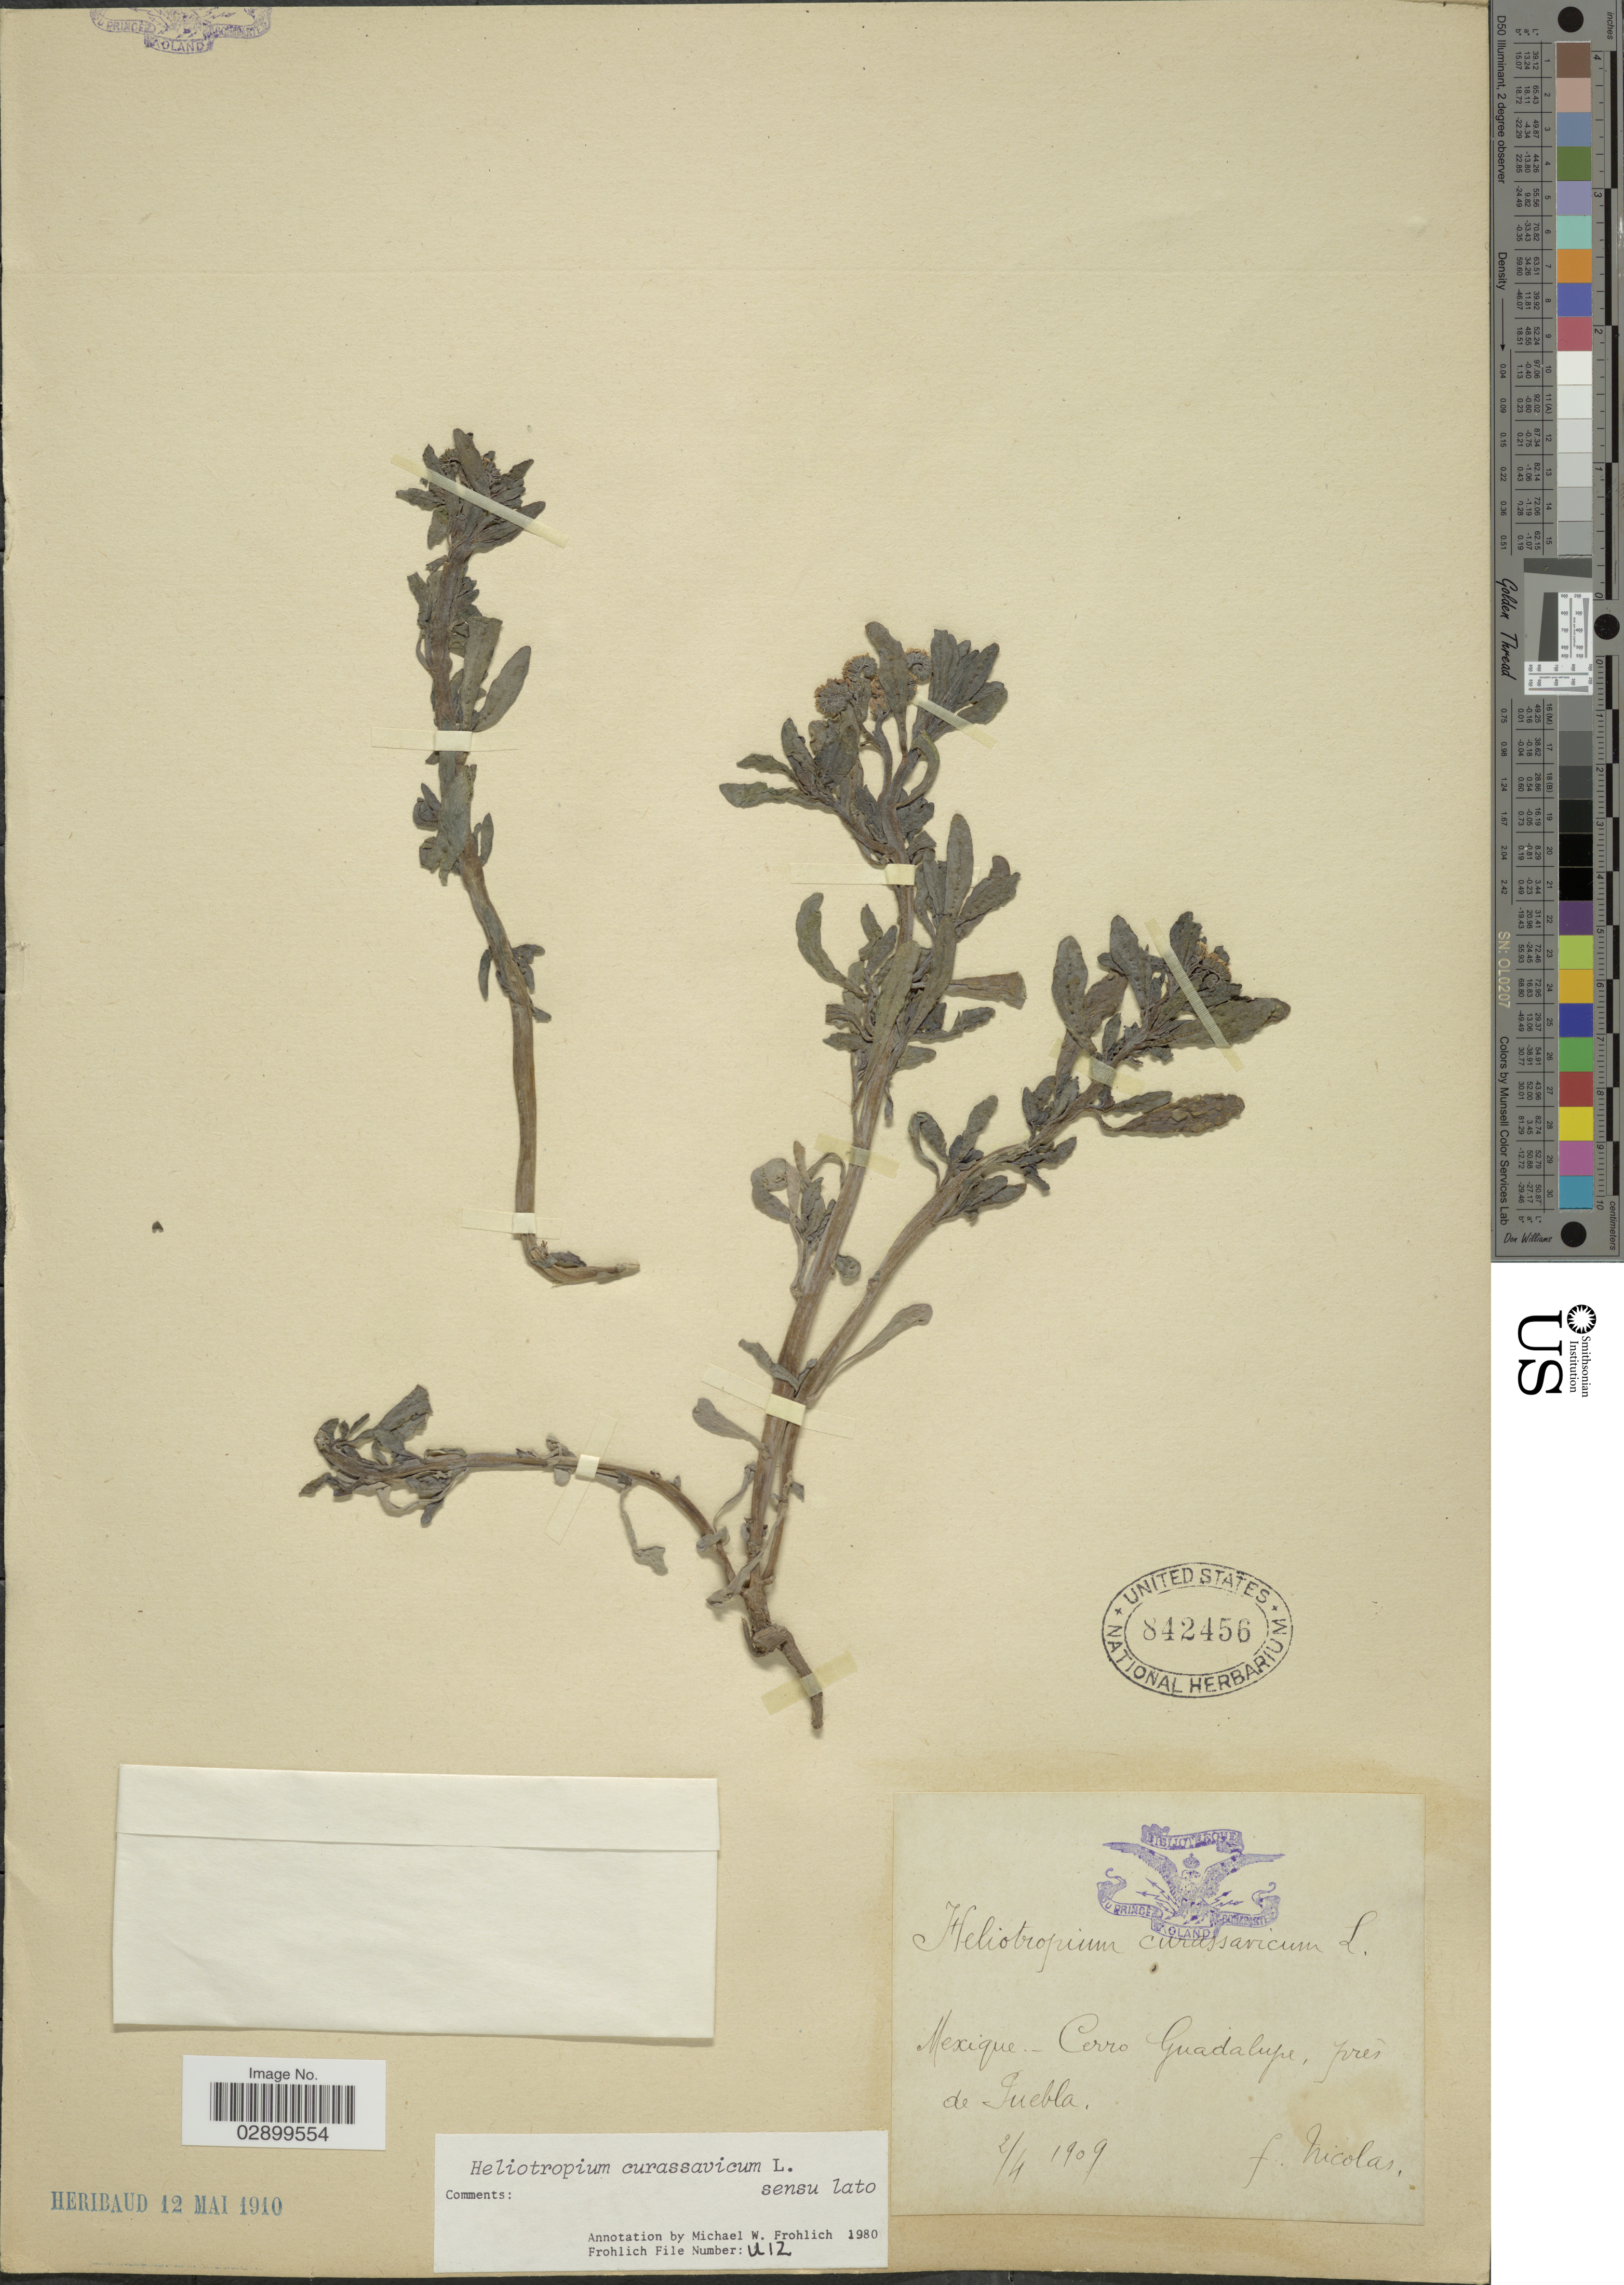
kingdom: Plantae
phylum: Tracheophyta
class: Magnoliopsida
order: Boraginales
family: Heliotropiaceae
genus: Heliotropium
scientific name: Heliotropium curassavicum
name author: L.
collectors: F. Nicolas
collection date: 1909-04-02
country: Mexico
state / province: Puebla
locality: Cerro Guadalupe, prés de Puebla.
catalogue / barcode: US 842456